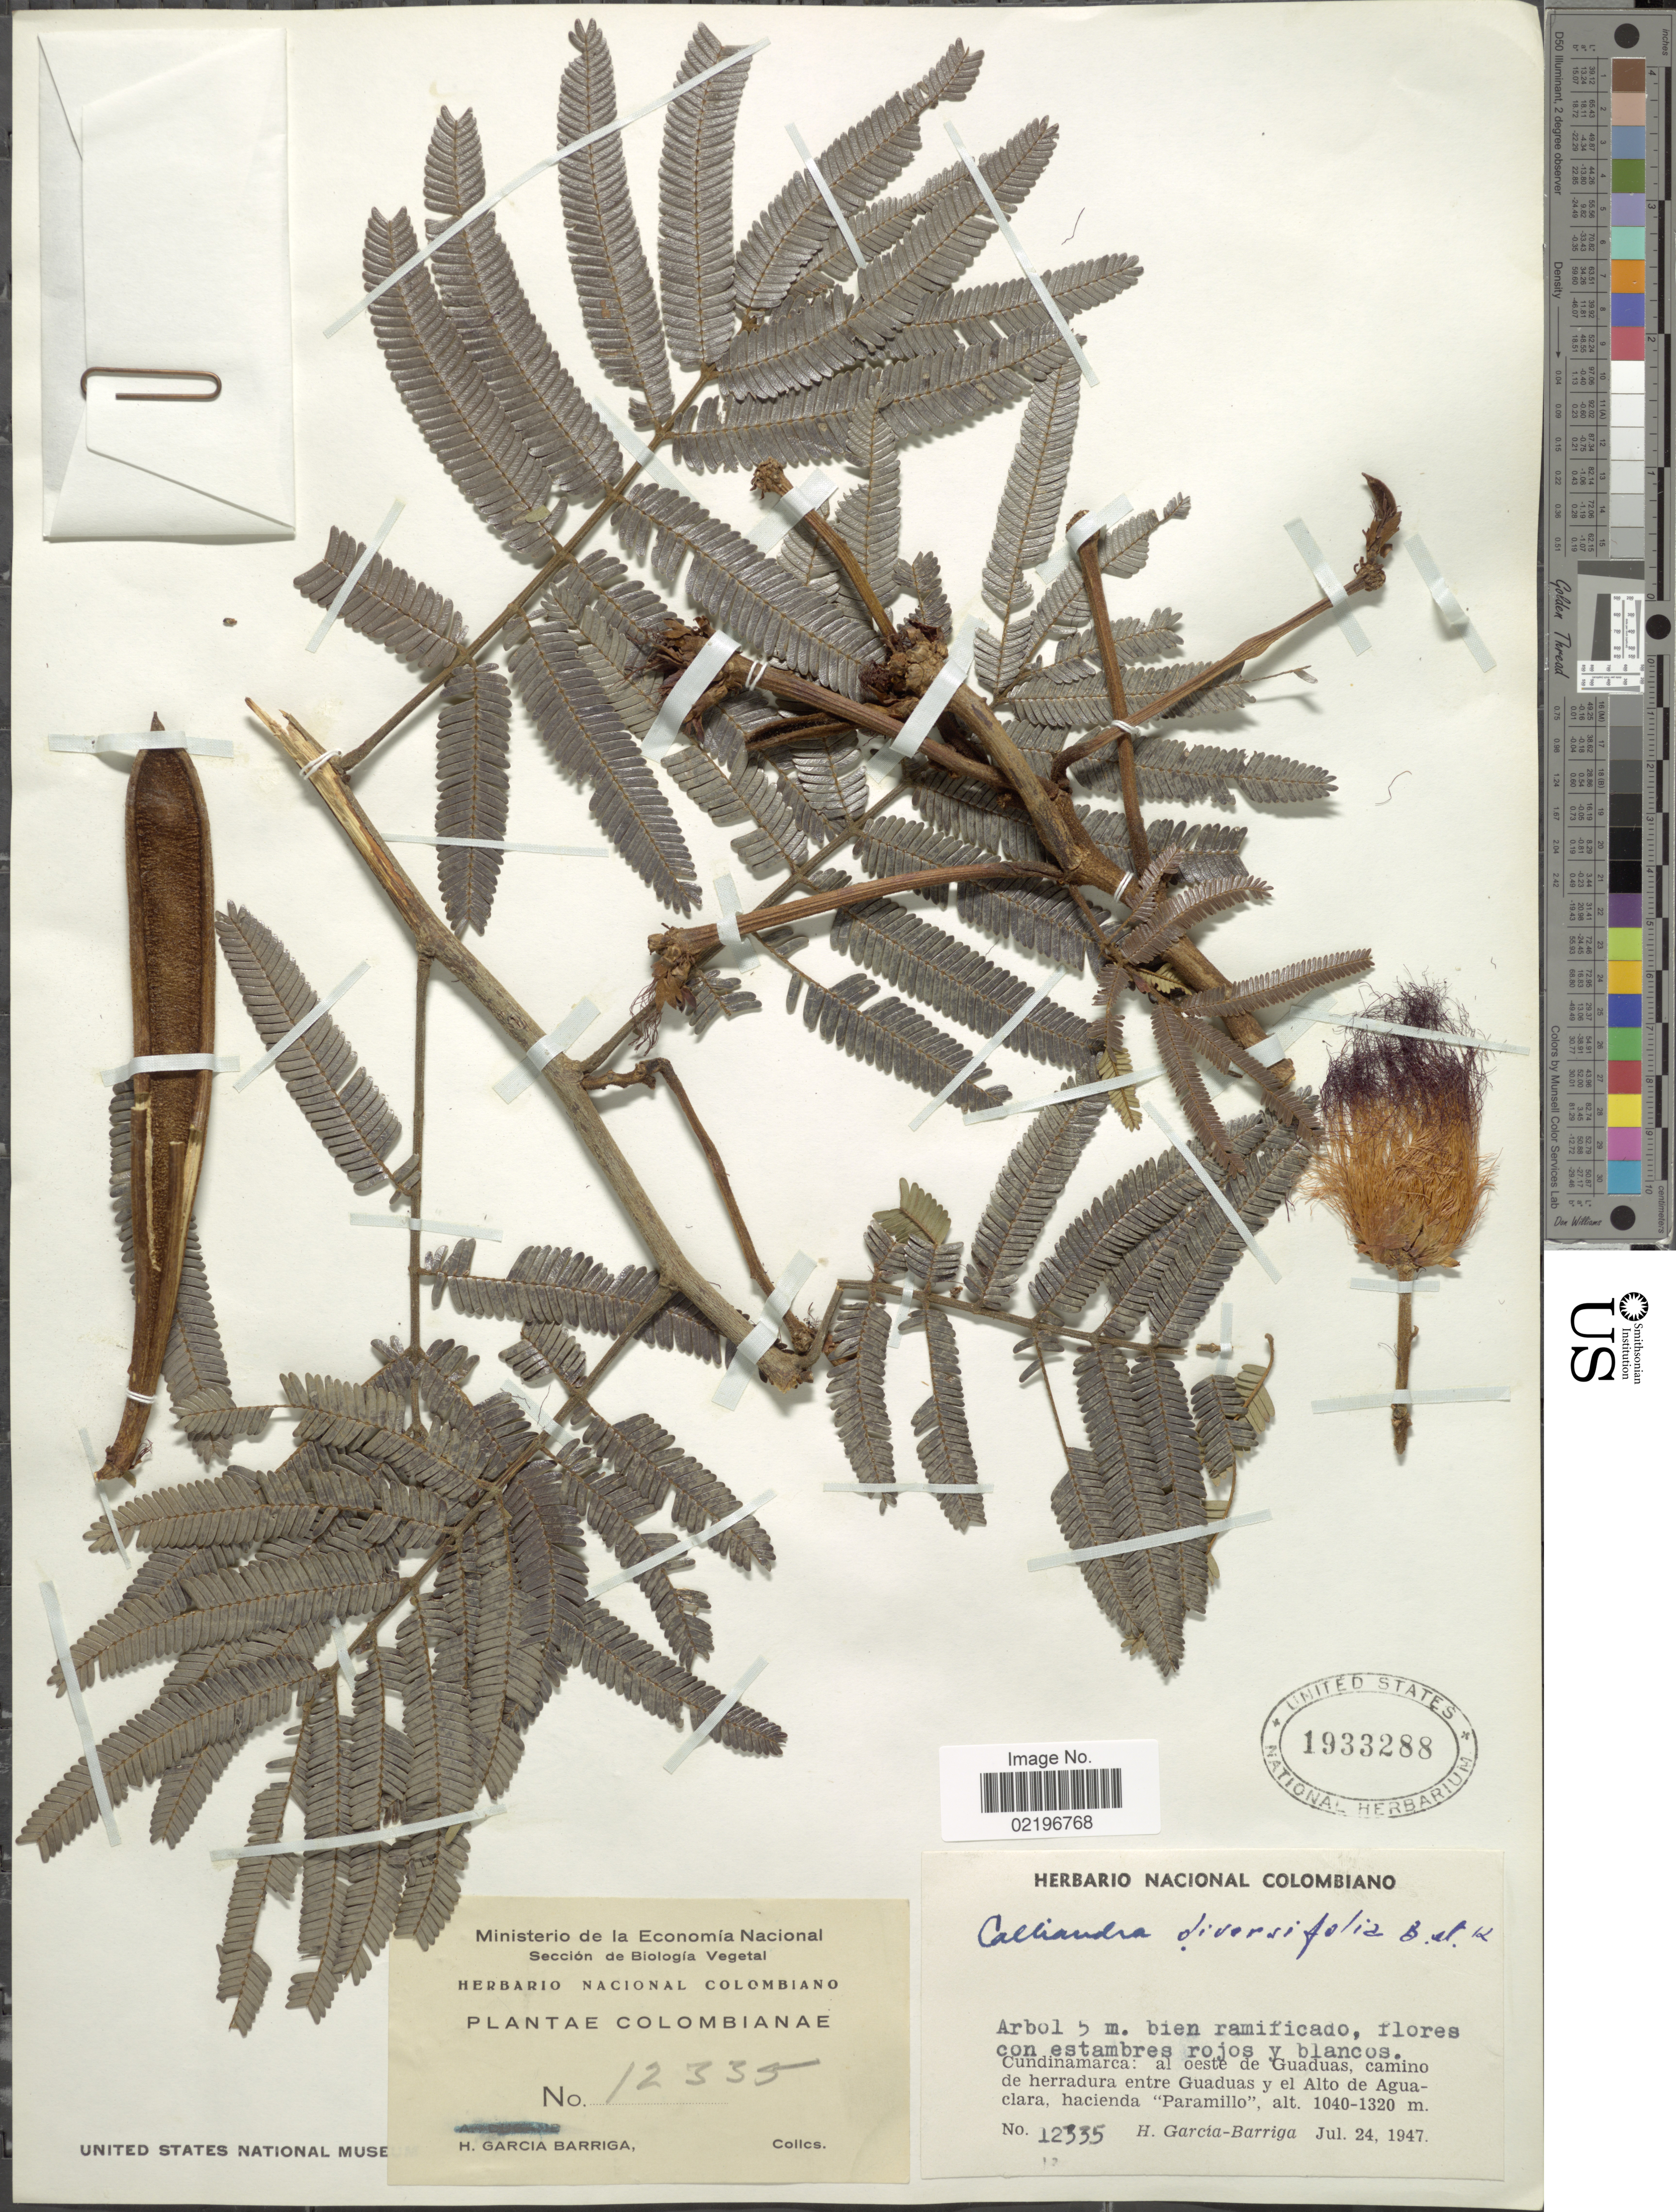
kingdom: Plantae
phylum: Tracheophyta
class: Magnoliopsida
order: Fabales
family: Fabaceae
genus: Calliandra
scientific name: Calliandra tolimensis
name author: Taub.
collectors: H. García Barriga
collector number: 22335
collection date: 1947-07-24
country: Colombia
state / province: Cundinamarca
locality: Colombianae. Al oeste de Guaduas, camino de herradura entre Guaduas y el Alto de Aguaclara, hacienda < Paramillo>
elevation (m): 1040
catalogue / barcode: US 1933288